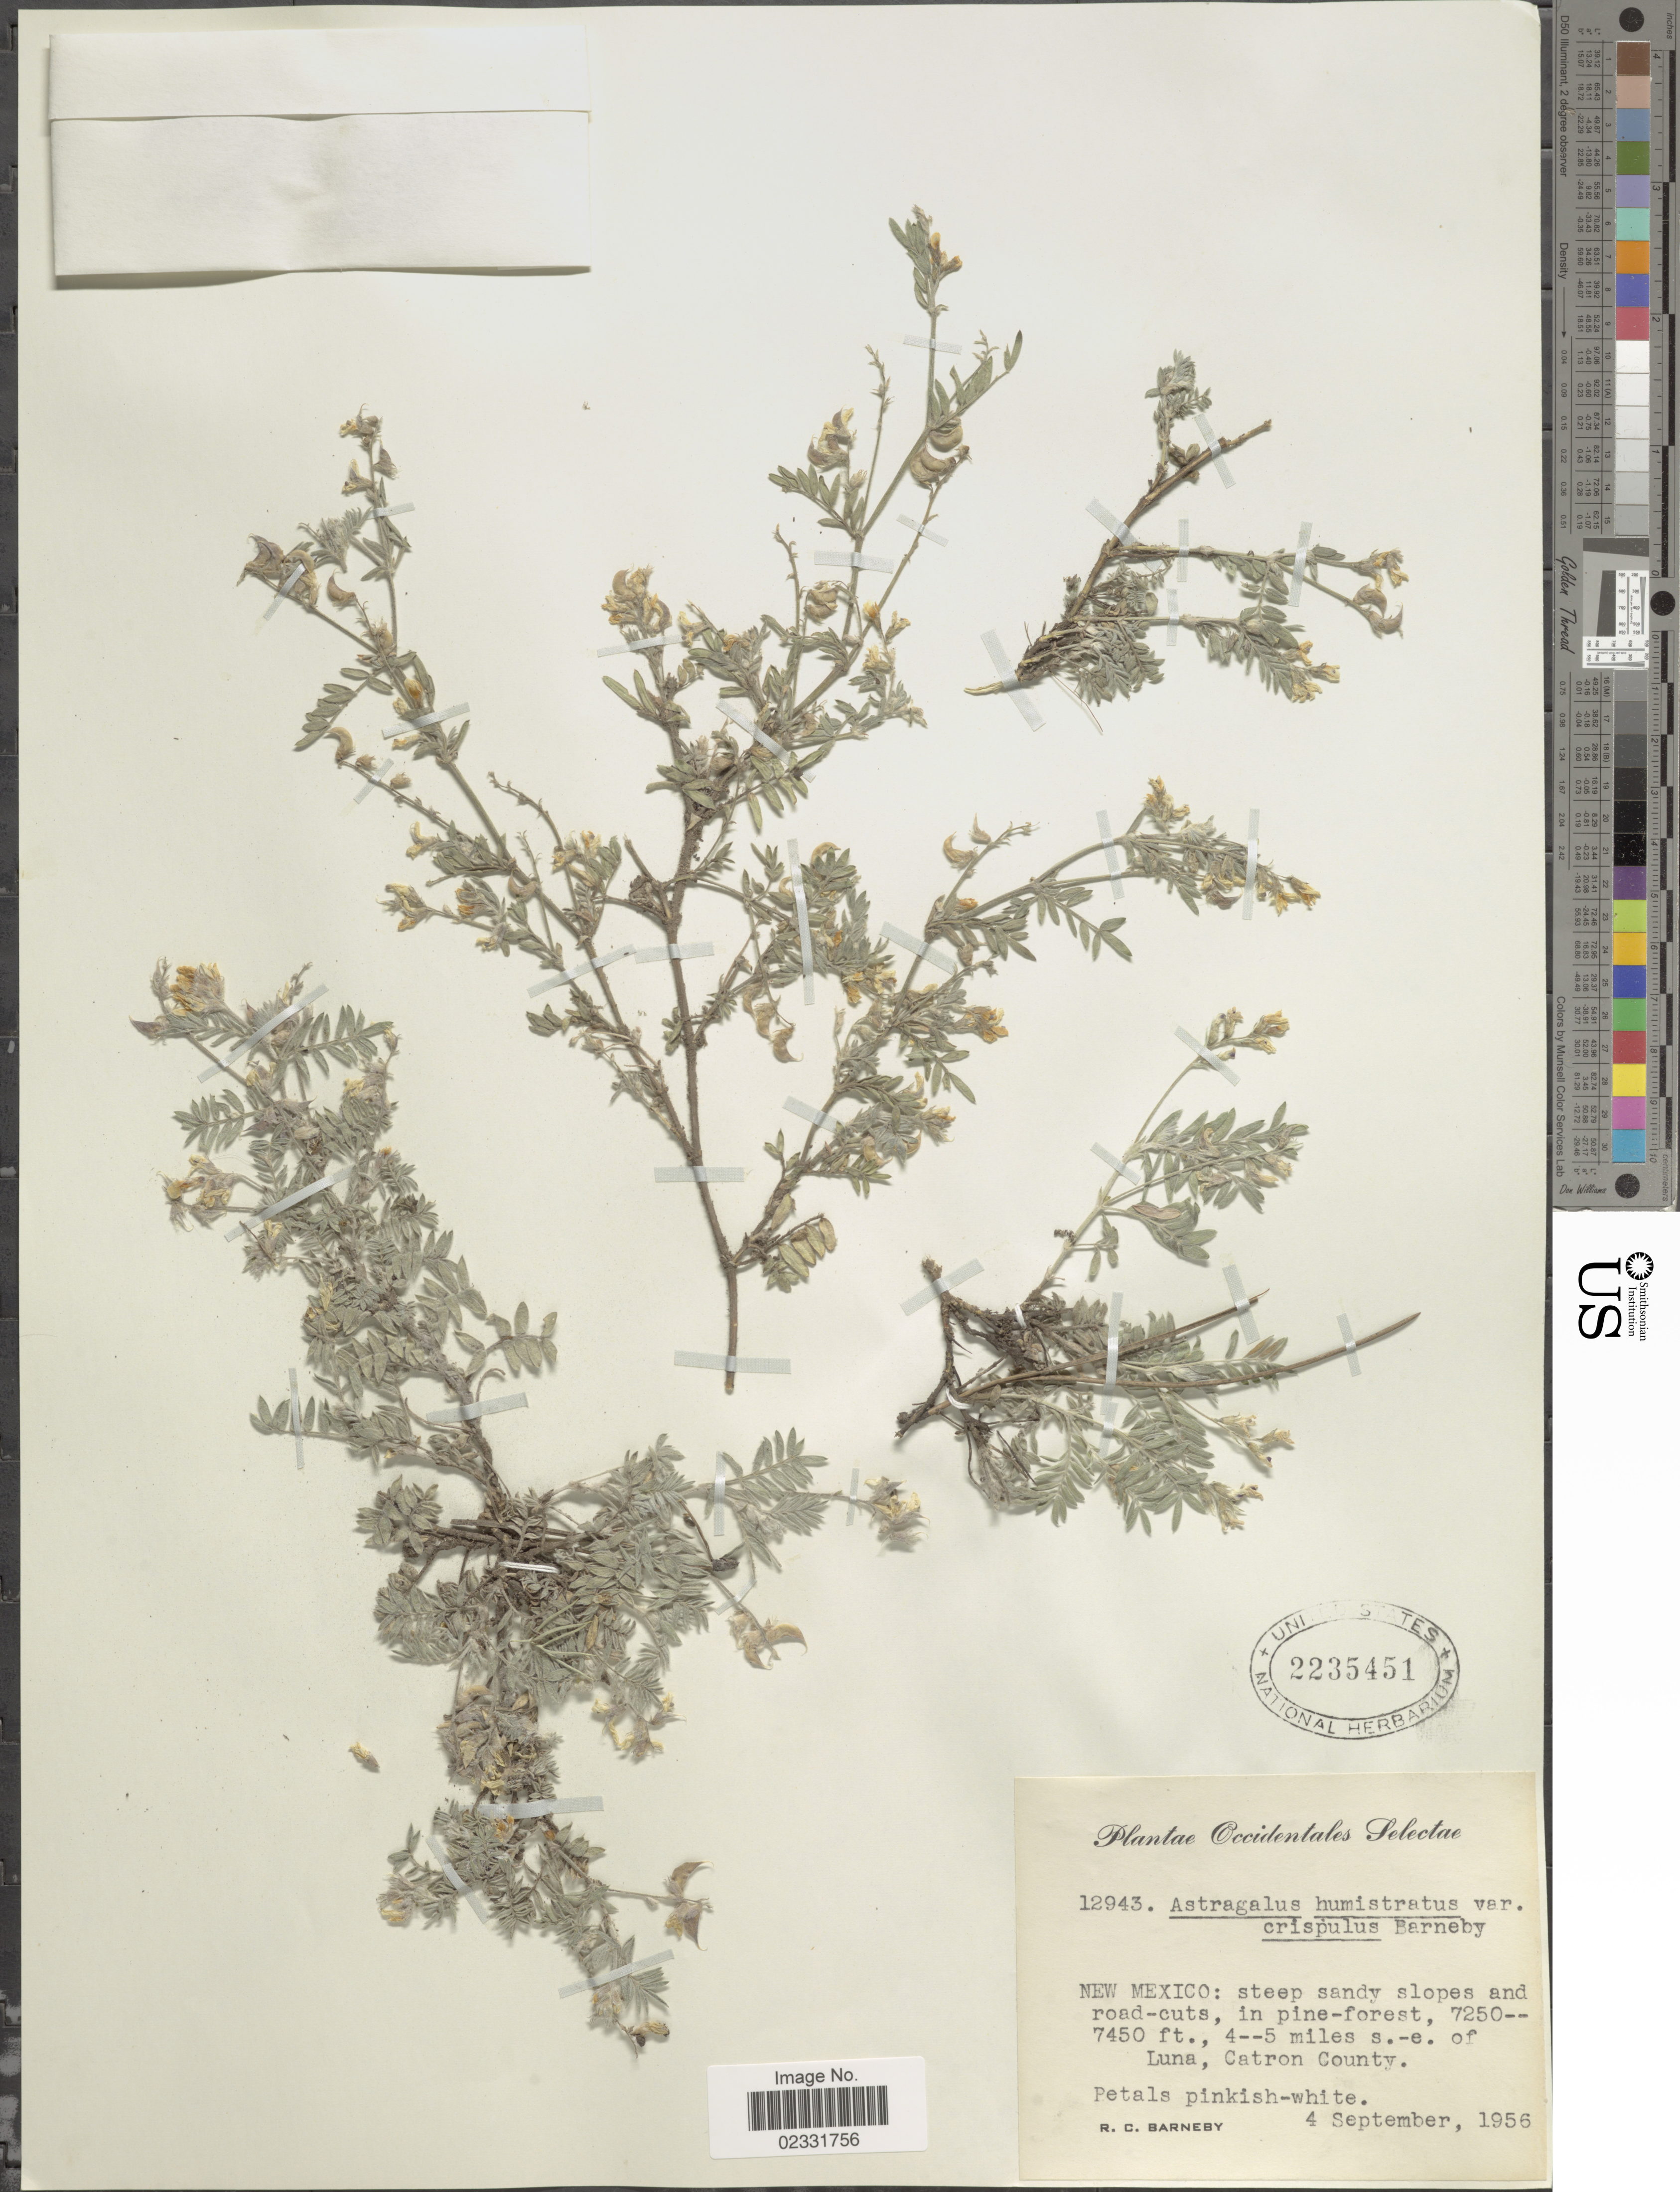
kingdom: Plantae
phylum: Tracheophyta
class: Magnoliopsida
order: Fabales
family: Fabaceae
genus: Astragalus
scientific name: Astragalus humistratus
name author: A. Gray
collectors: R. C. Barneby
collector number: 12943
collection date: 1956-09-04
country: United States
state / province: New Mexico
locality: Steep sandy slopes and road-cuts, 4-5 miles s.-e. of Luna, Catron County, Occidentalis Selectae.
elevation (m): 2210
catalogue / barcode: US 2235451